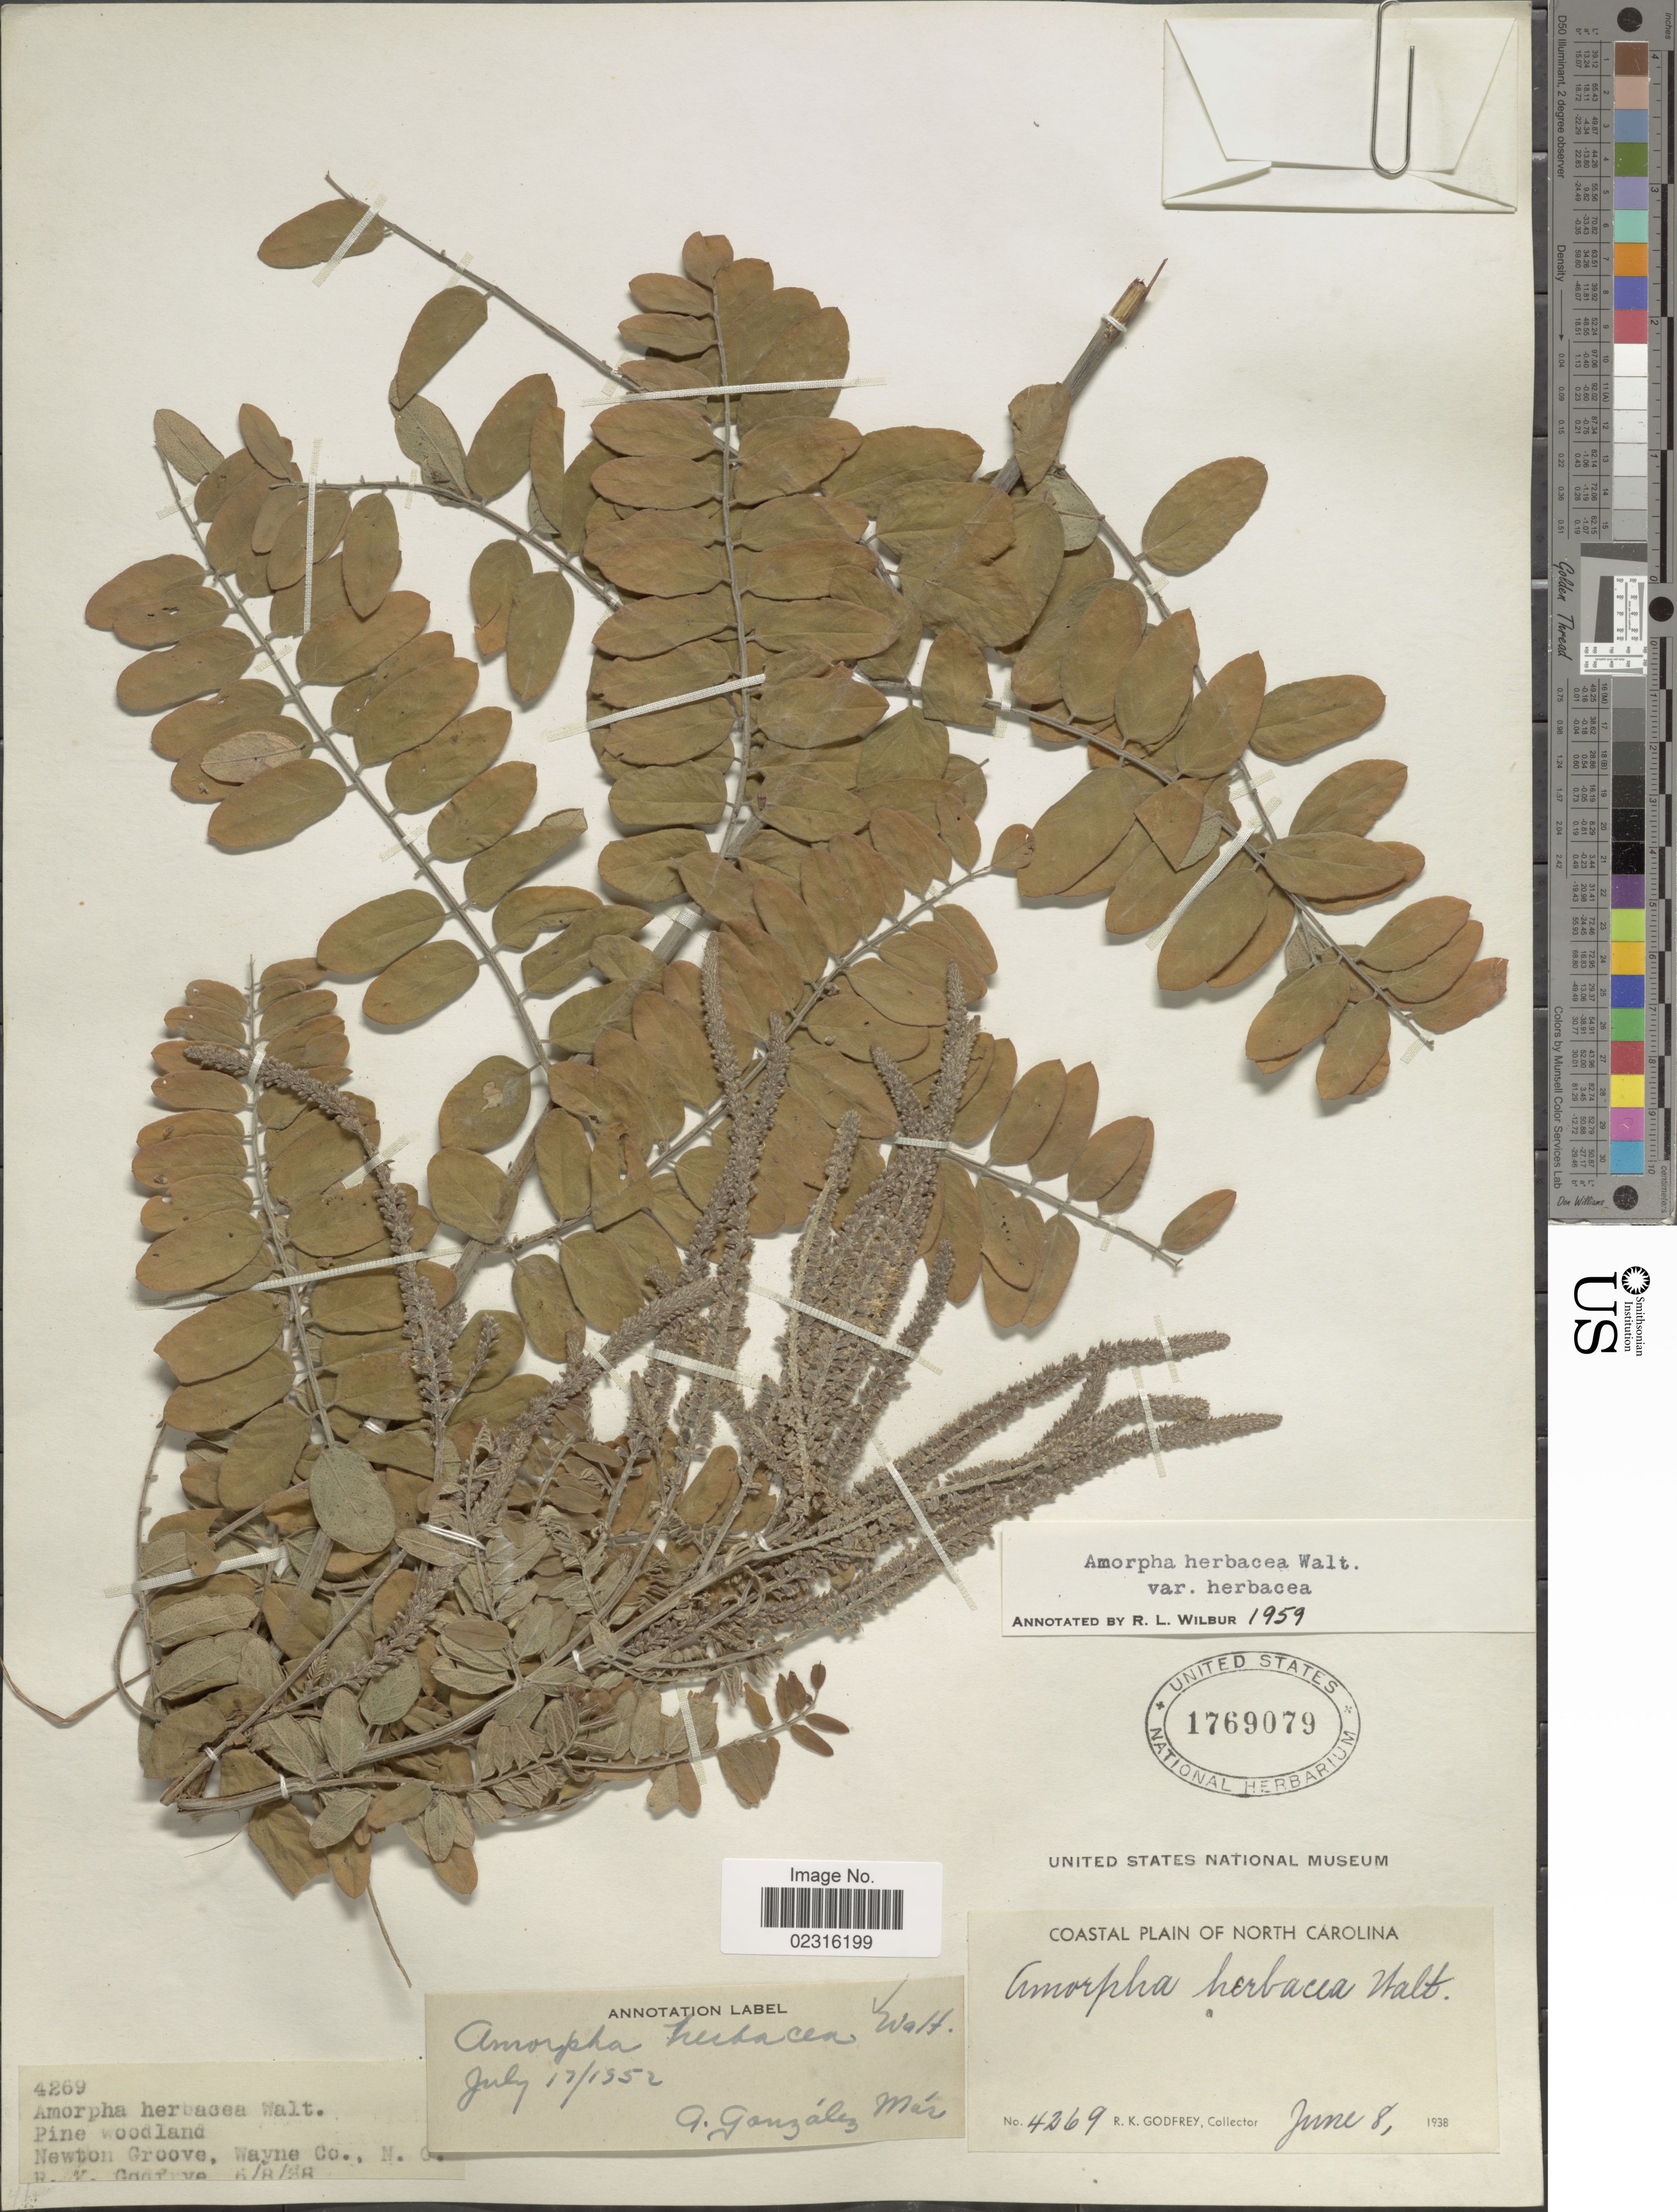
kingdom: Plantae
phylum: Tracheophyta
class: Magnoliopsida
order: Fabales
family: Fabaceae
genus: Amorpha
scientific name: Amorpha herbacea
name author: Schltdl.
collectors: R. K. Godfrey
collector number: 4269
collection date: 1938-06-08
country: United States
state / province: North Carolina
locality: Newton Groove, Wayne Co.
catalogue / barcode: US 1769079